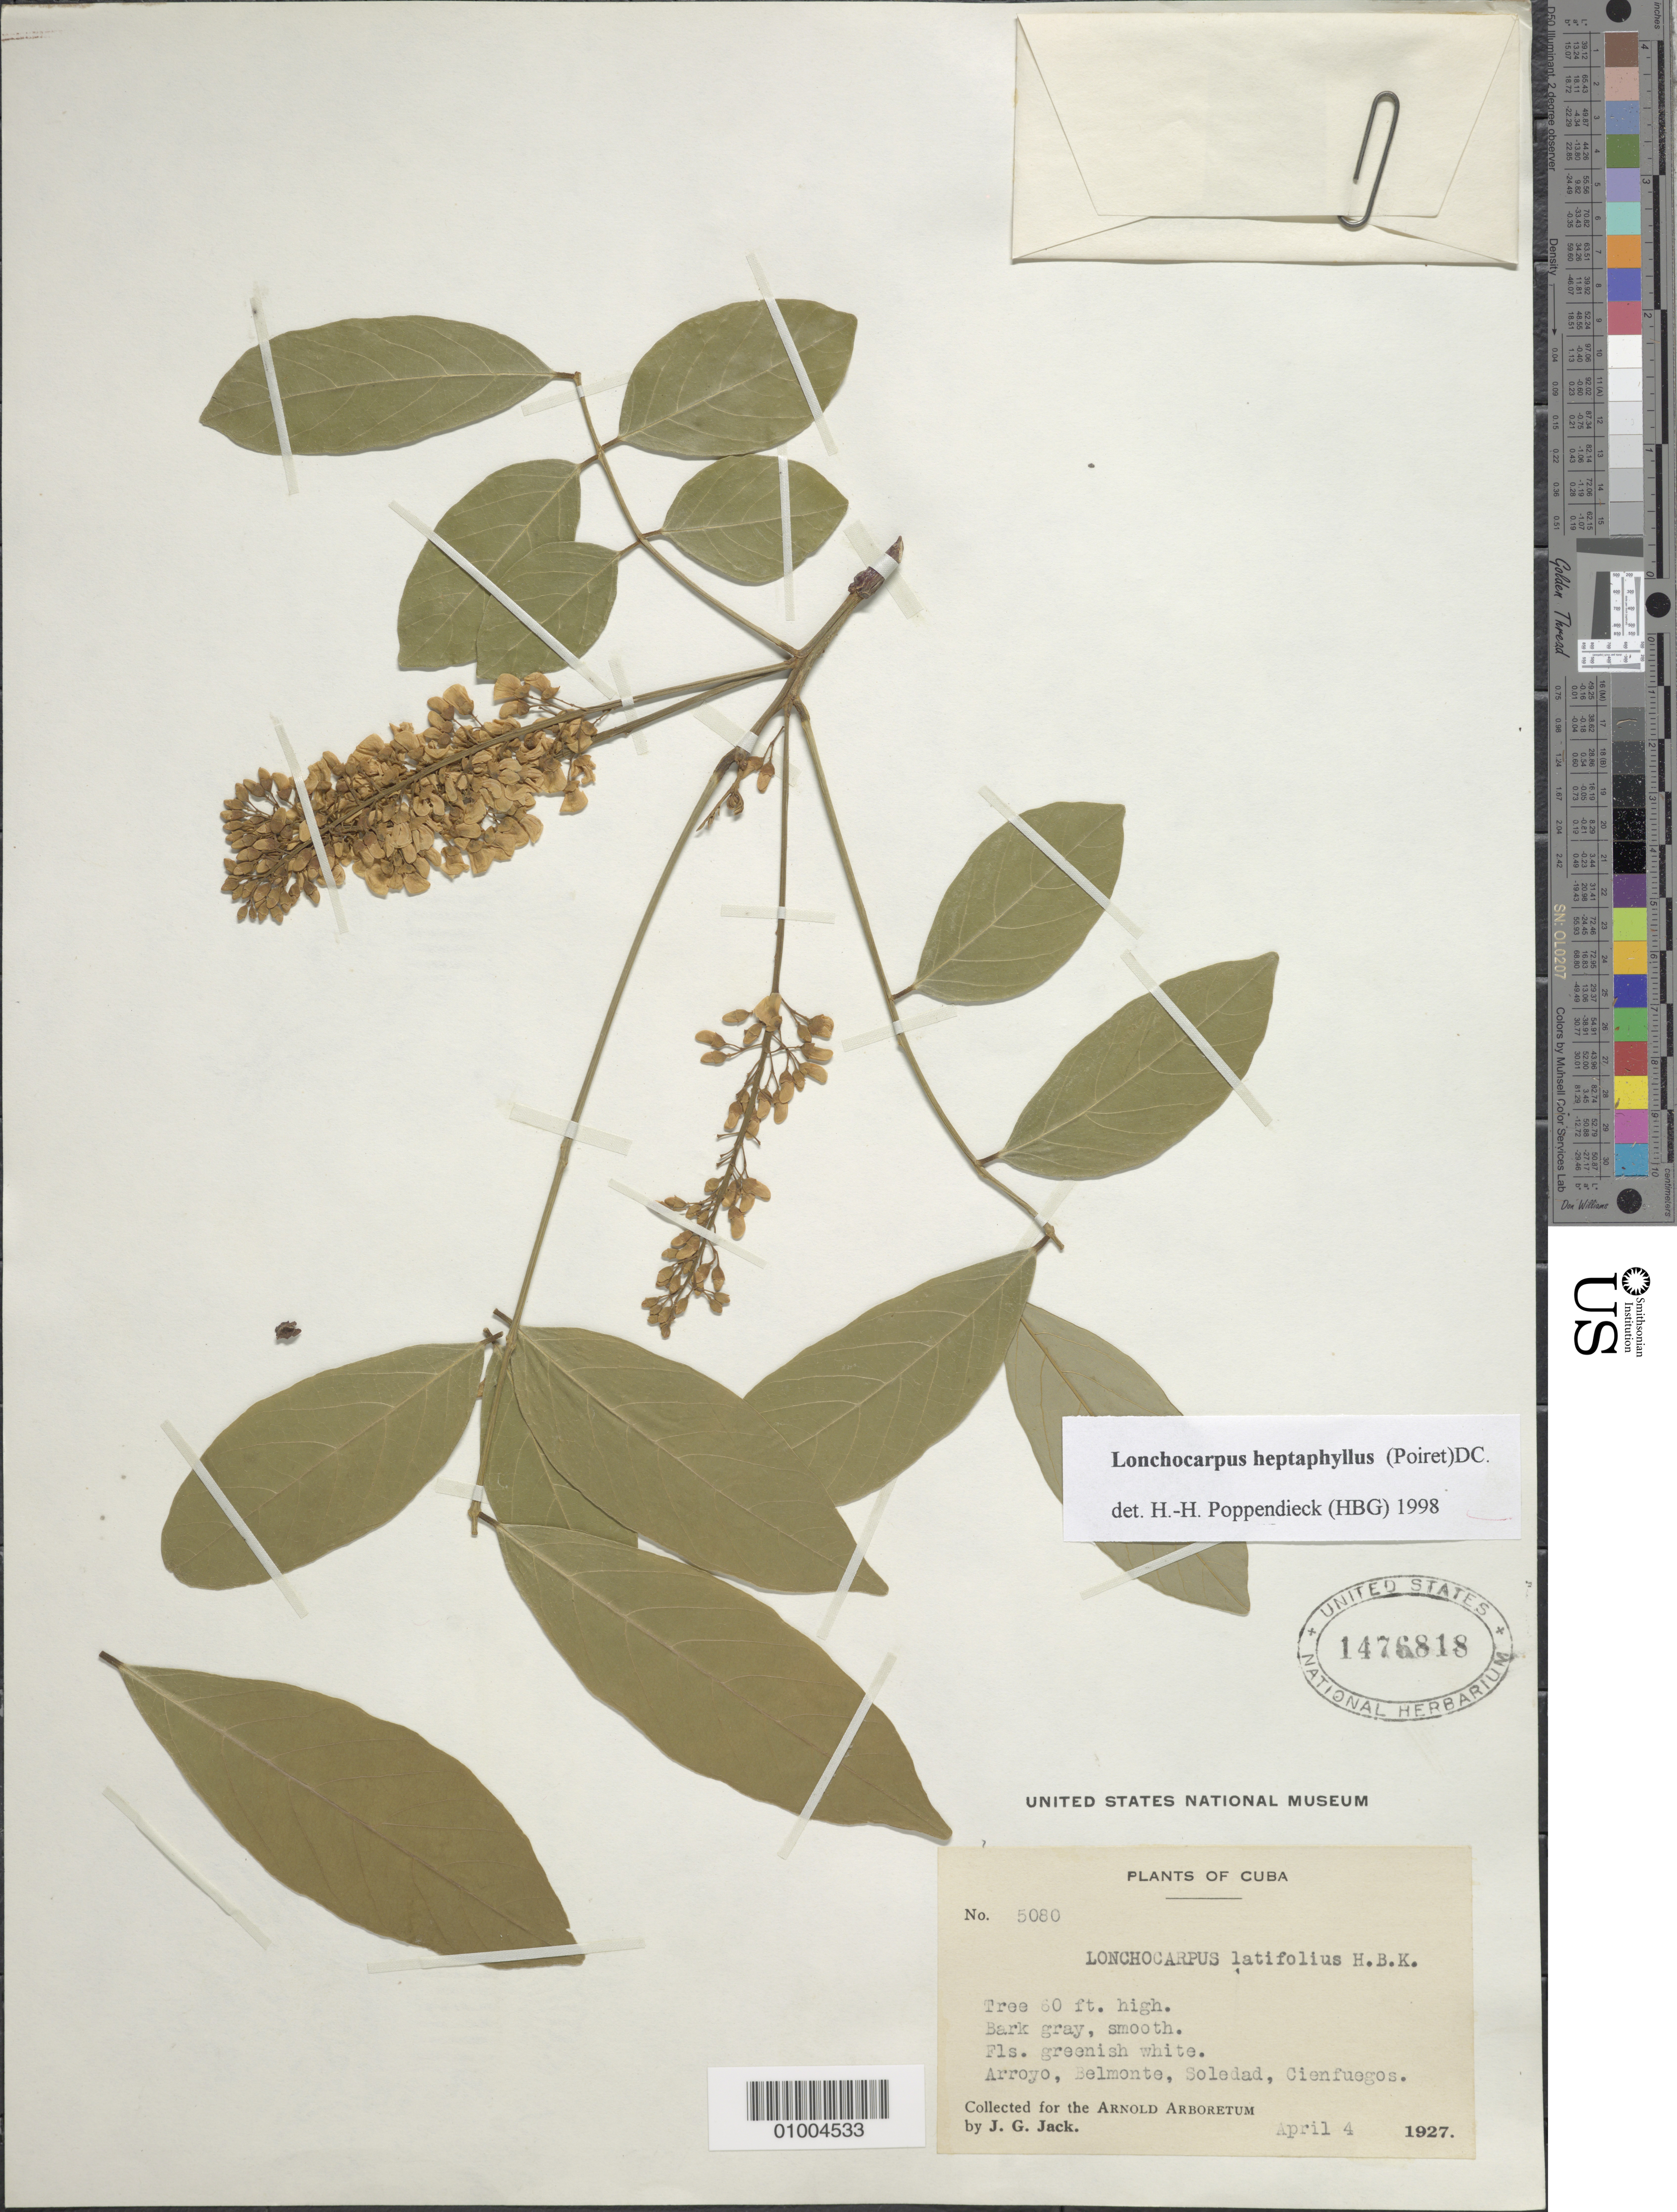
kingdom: Plantae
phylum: Tracheophyta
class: Magnoliopsida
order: Fabales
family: Fabaceae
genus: Lonchocarpus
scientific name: Lonchocarpus heptaphyllus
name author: (Poir.) DC.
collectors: J. G. Jack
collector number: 5080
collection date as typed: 05 Apr 1927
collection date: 1927-04-05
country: Cuba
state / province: Cienfuegos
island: Cuba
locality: Arroyo, Belemonte, Soledad, Cienfuegos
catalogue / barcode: US 1476818